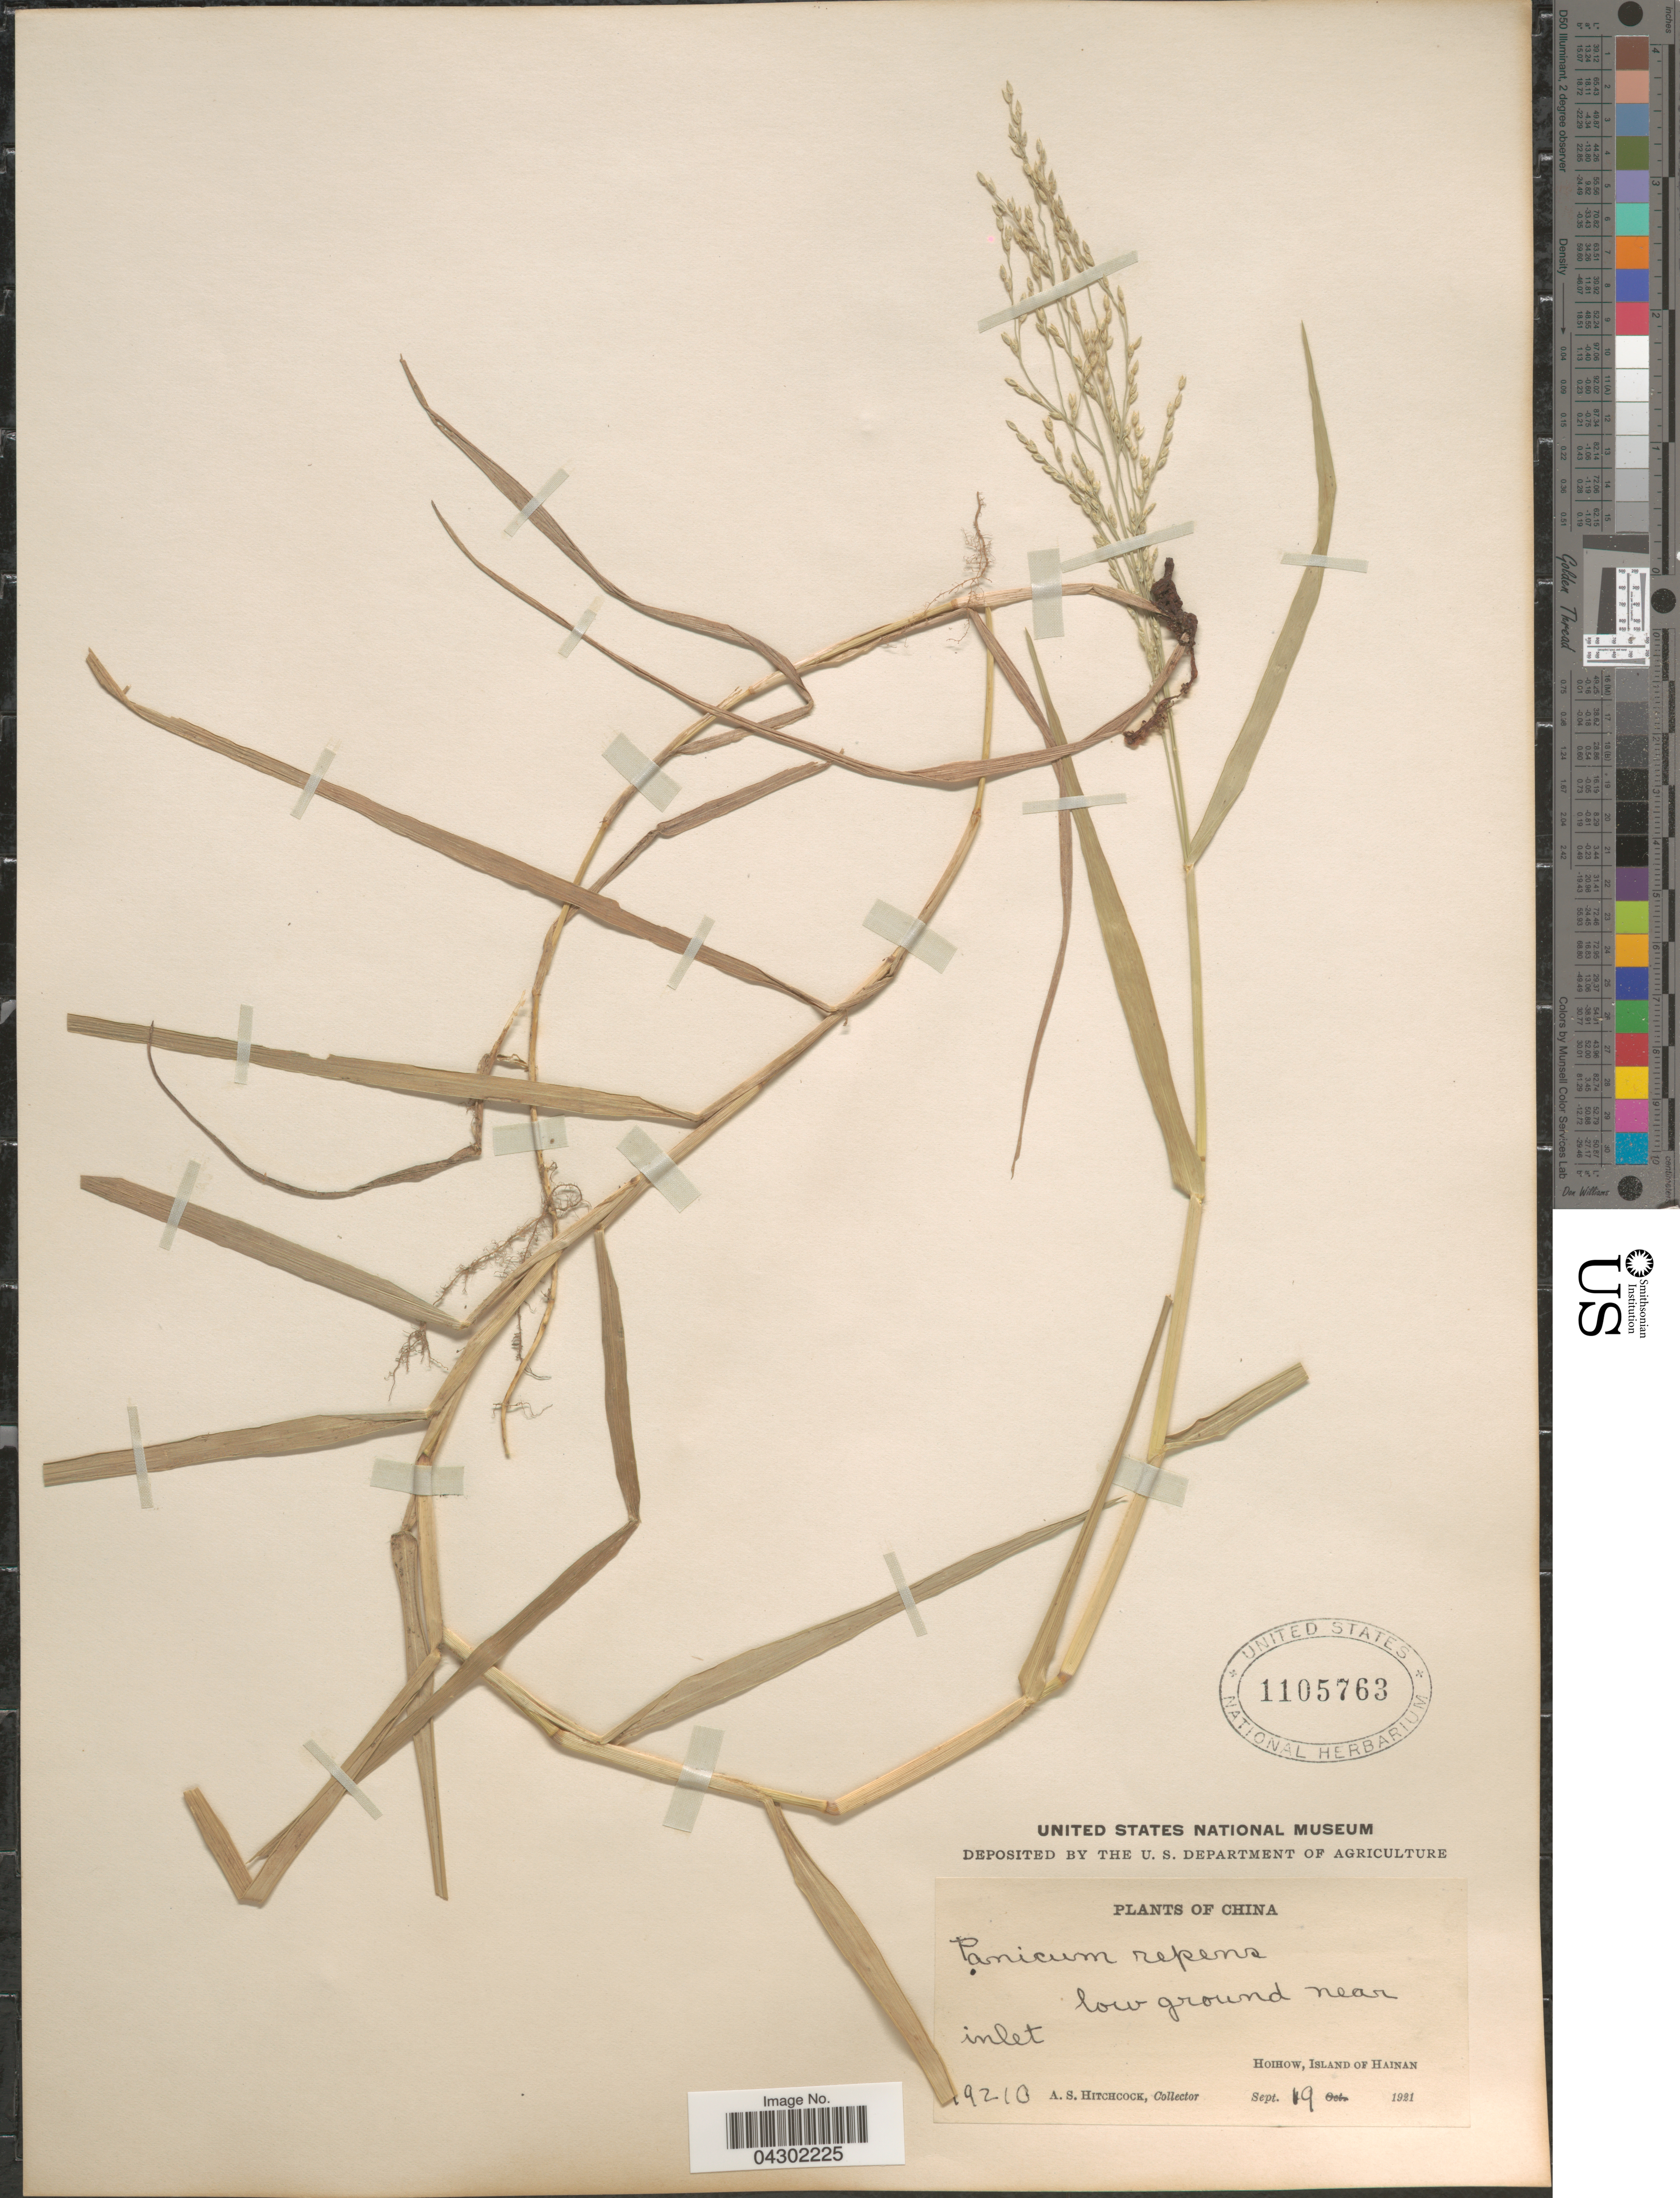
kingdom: Plantae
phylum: Tracheophyta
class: Liliopsida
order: Poales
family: Poaceae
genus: Panicum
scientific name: Panicum repens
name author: L.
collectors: A. S. Hitchcock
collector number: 19210*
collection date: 1921-09-19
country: China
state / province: Hainan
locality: Hoihow, Island of Hainan.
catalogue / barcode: US 1105763